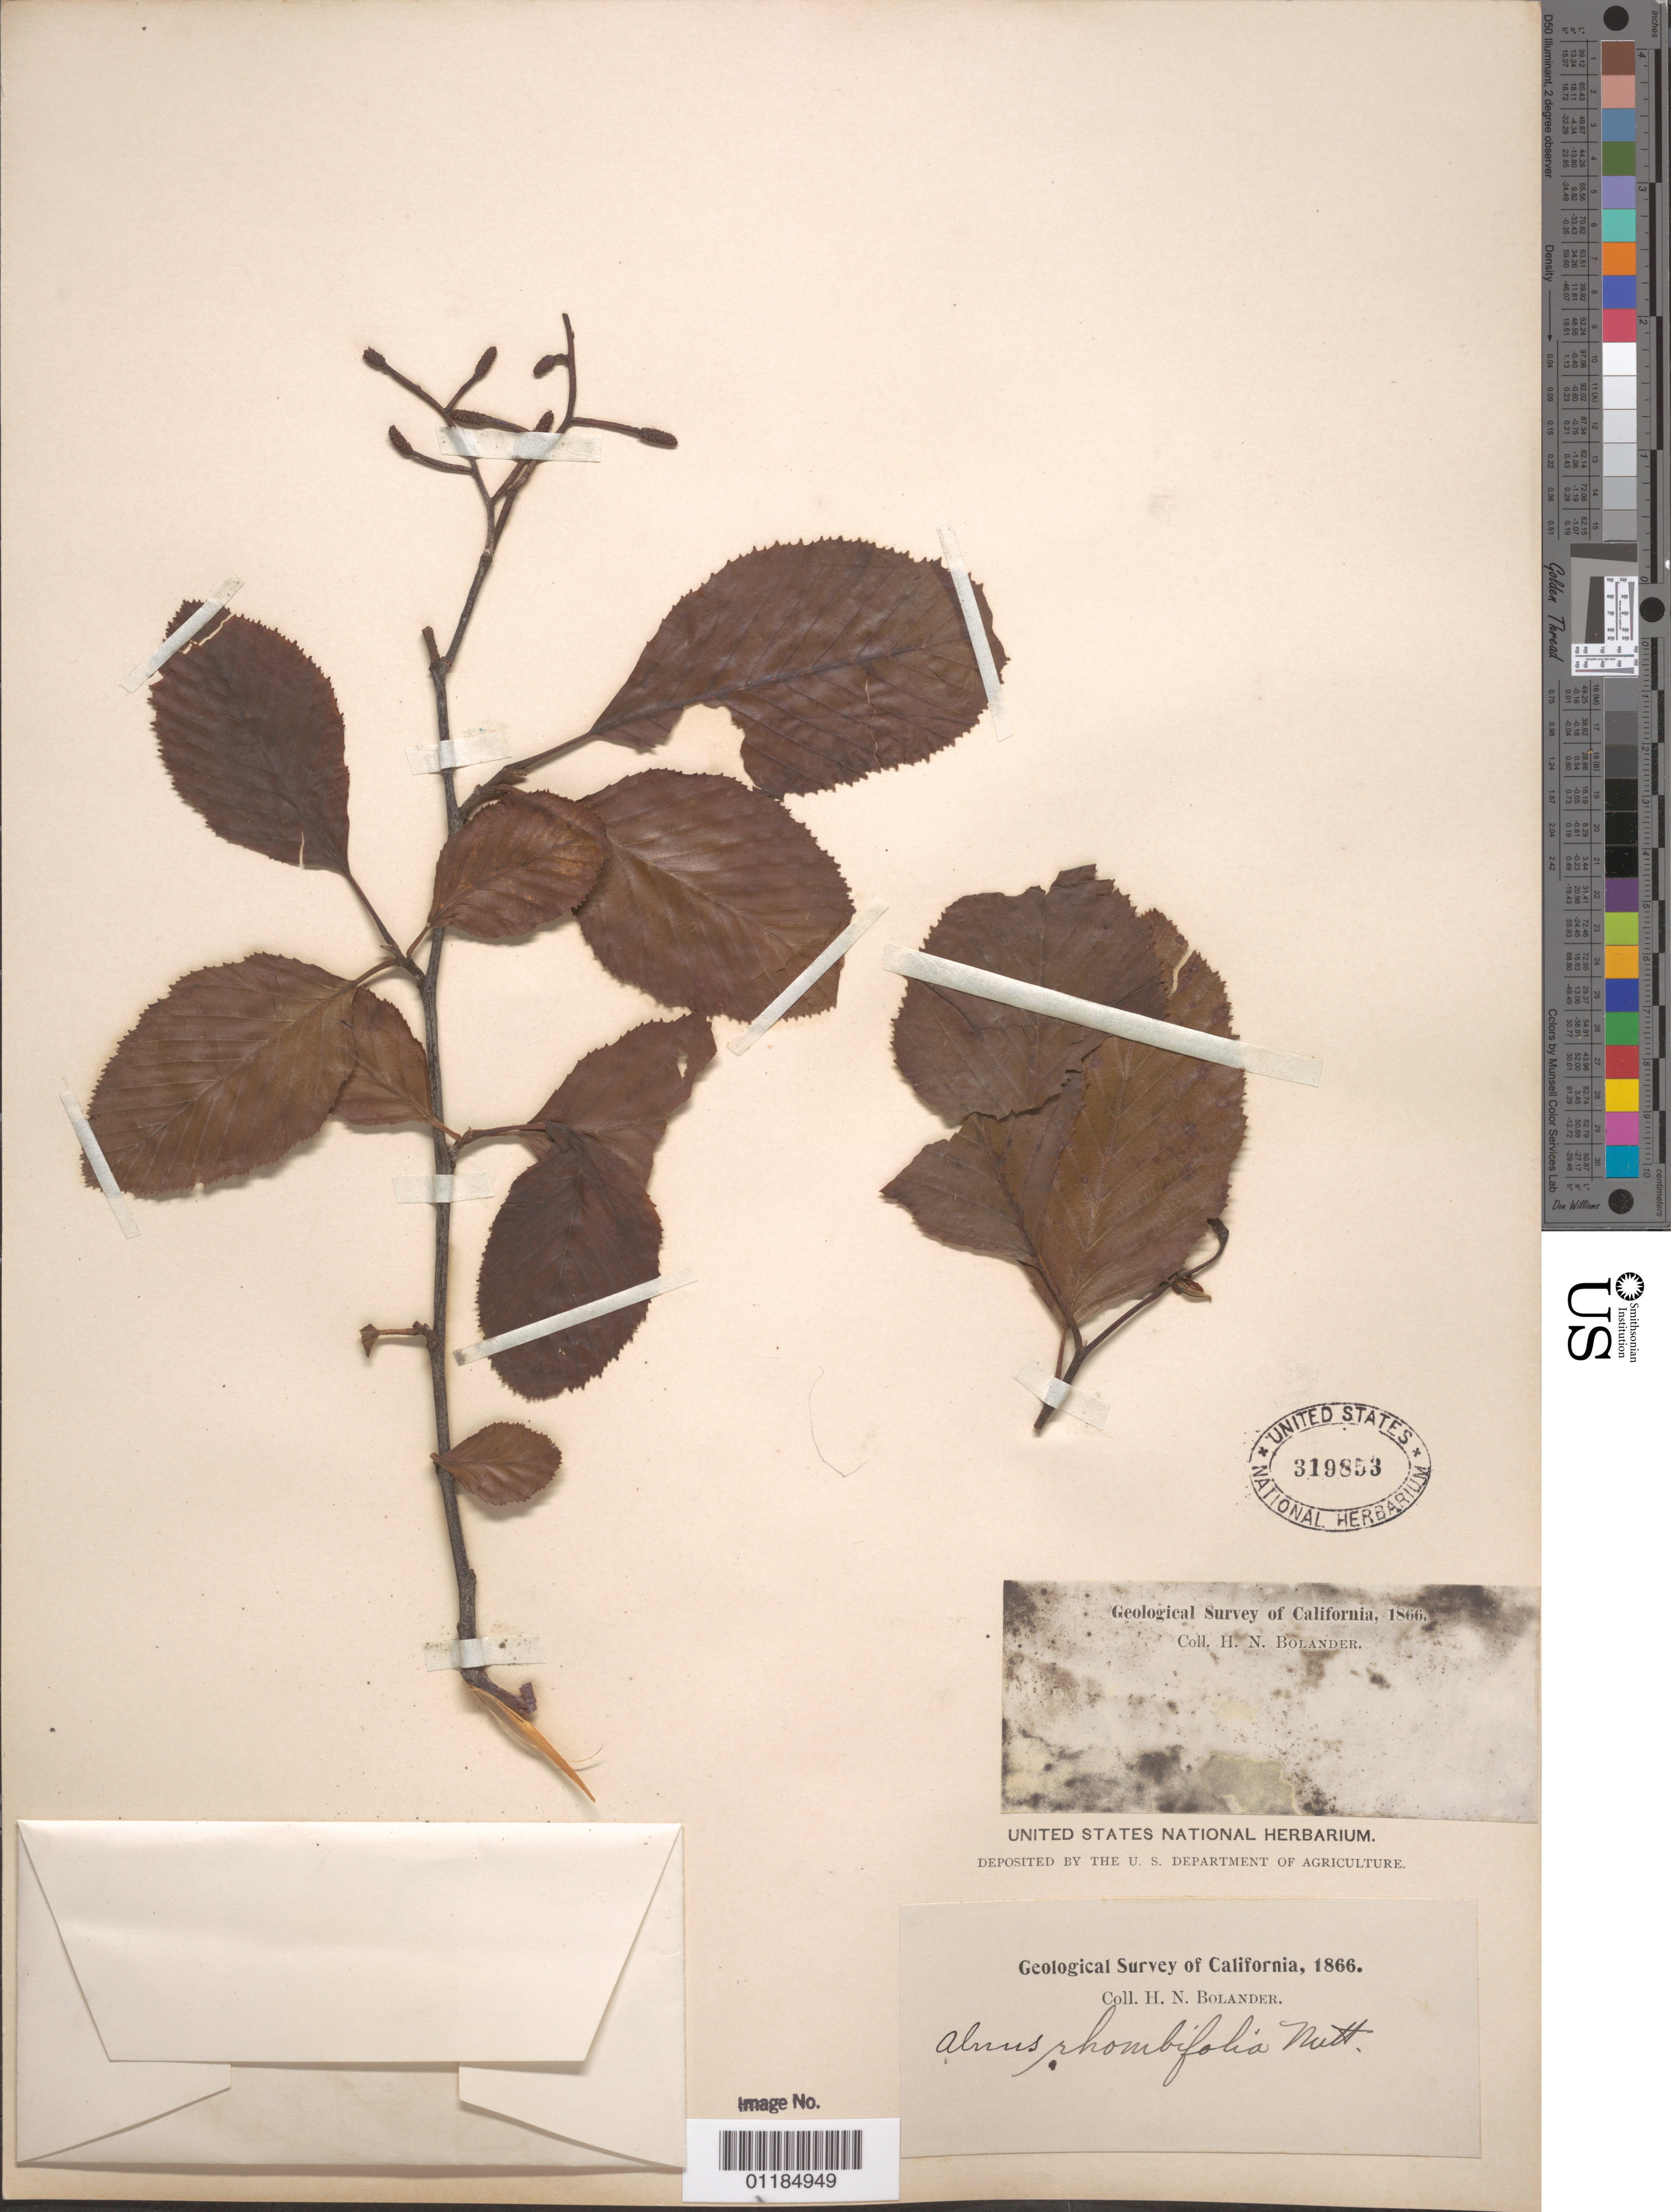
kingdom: Plantae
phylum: Tracheophyta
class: Magnoliopsida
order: Fagales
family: Betulaceae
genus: Alnus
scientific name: Alnus rhombifolia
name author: Nutt.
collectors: H. Bolander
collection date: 1866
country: United States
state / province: California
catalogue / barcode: US 319853